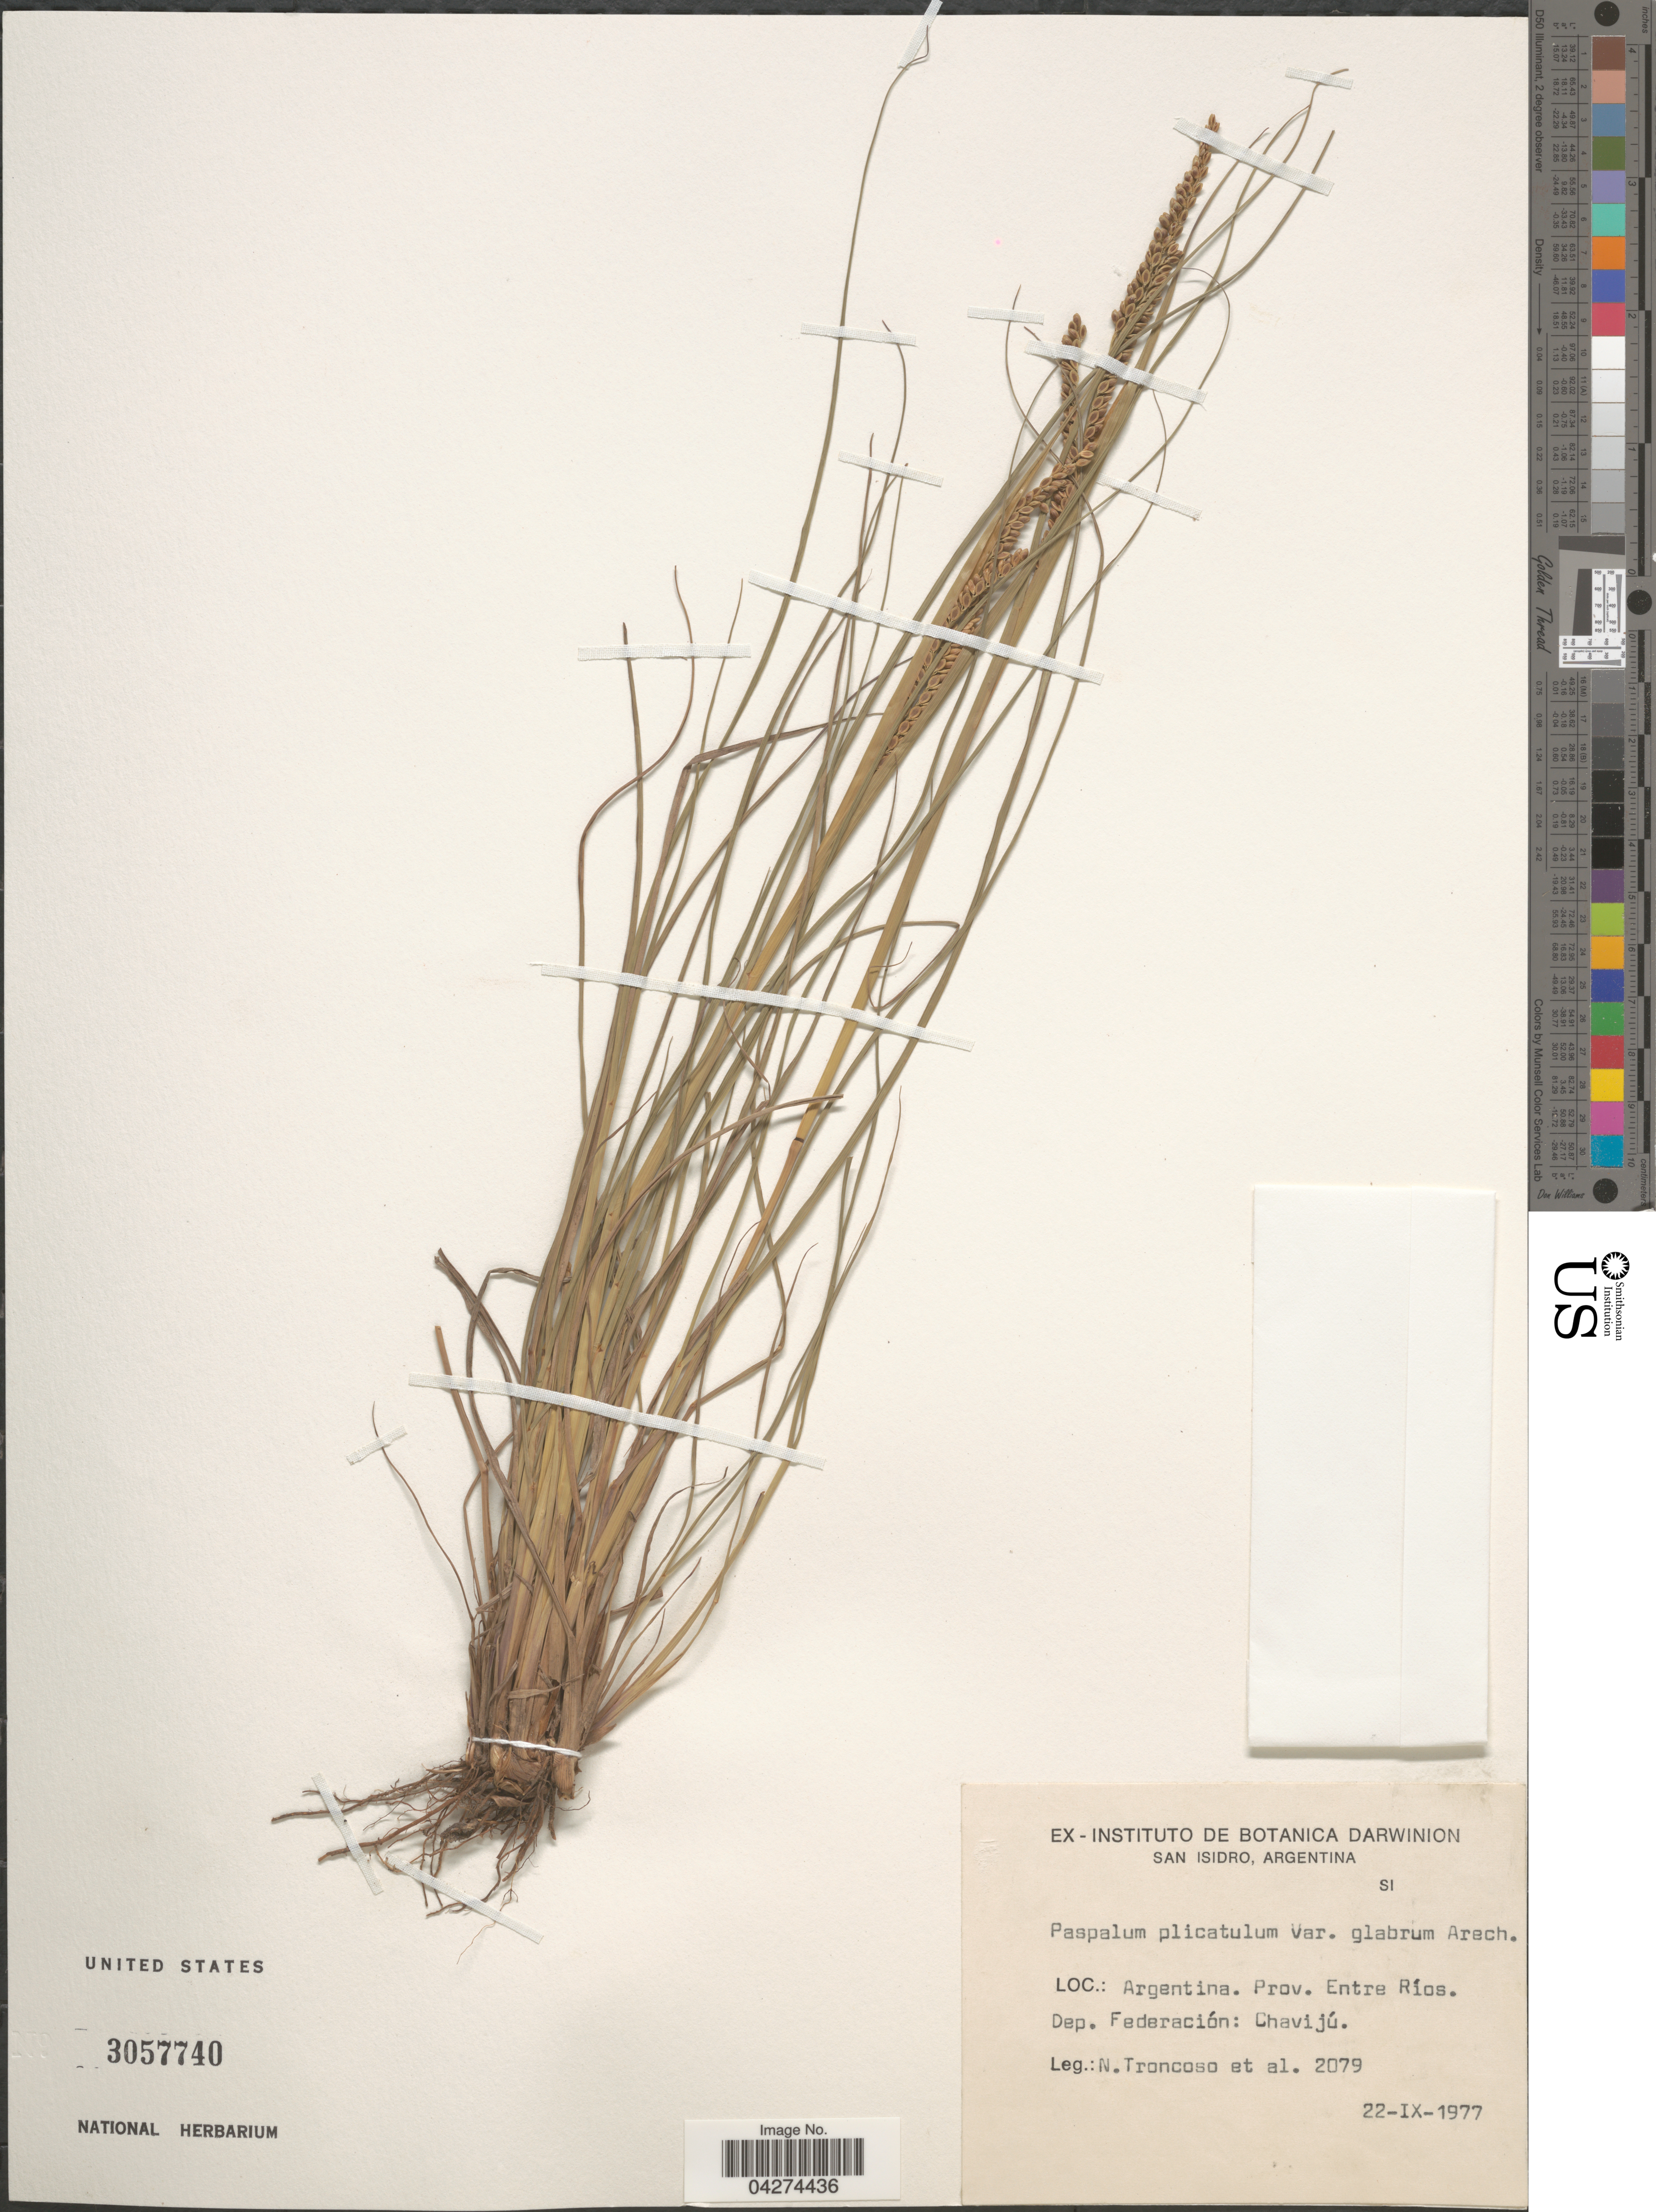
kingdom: Plantae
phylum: Tracheophyta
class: Liliopsida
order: Poales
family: Poaceae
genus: Paspalum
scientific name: Paspalum plicatulum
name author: Michx.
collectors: N. Troncoso & et al.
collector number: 2079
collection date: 1977-09-22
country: Argentina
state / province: Entre Rios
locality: Dep. Federación: Chavijú.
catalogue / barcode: US 3057740